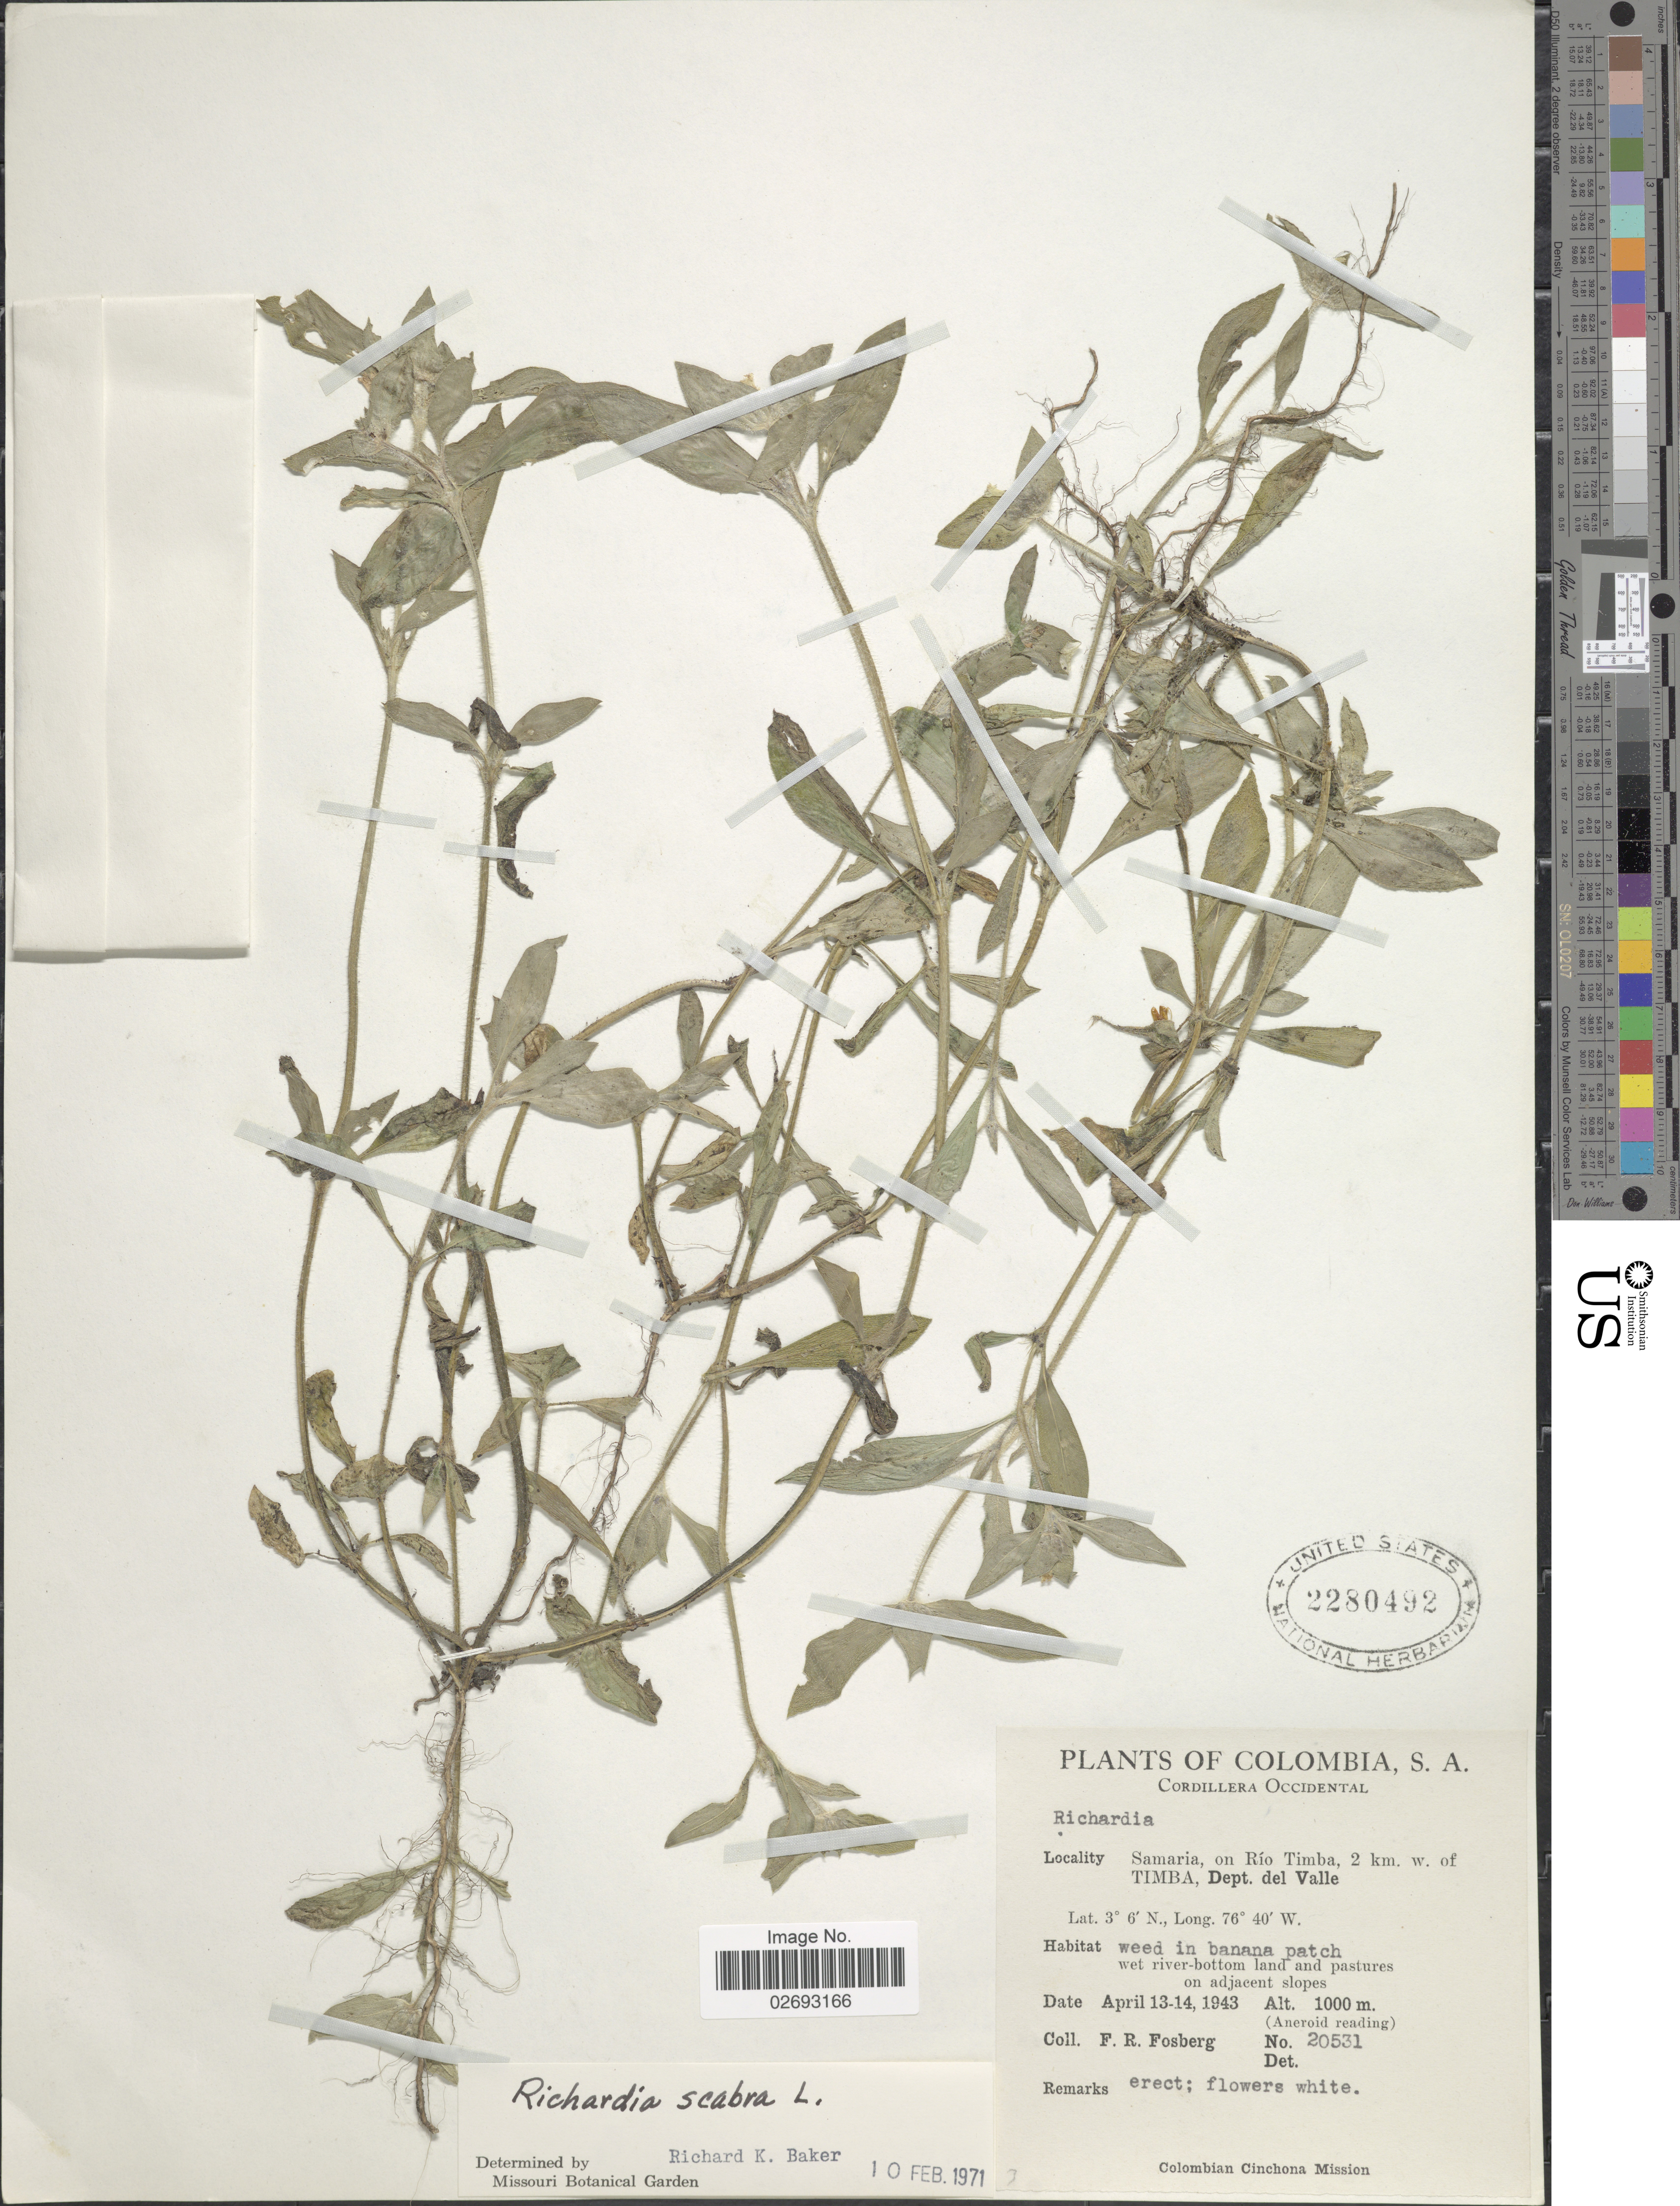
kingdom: Plantae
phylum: Tracheophyta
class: Magnoliopsida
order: Gentianales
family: Rubiaceae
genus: Richardia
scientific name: Richardia scabra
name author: L.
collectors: F. R. Fosberg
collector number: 20531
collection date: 1943-04-13/1943-04-14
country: Colombia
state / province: Valle del Cauca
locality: Cordillera Occidental. Samaria, on Rio Timba, 2 km. w. of Timba. Dept. del Valle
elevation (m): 1000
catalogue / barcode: US 2280492